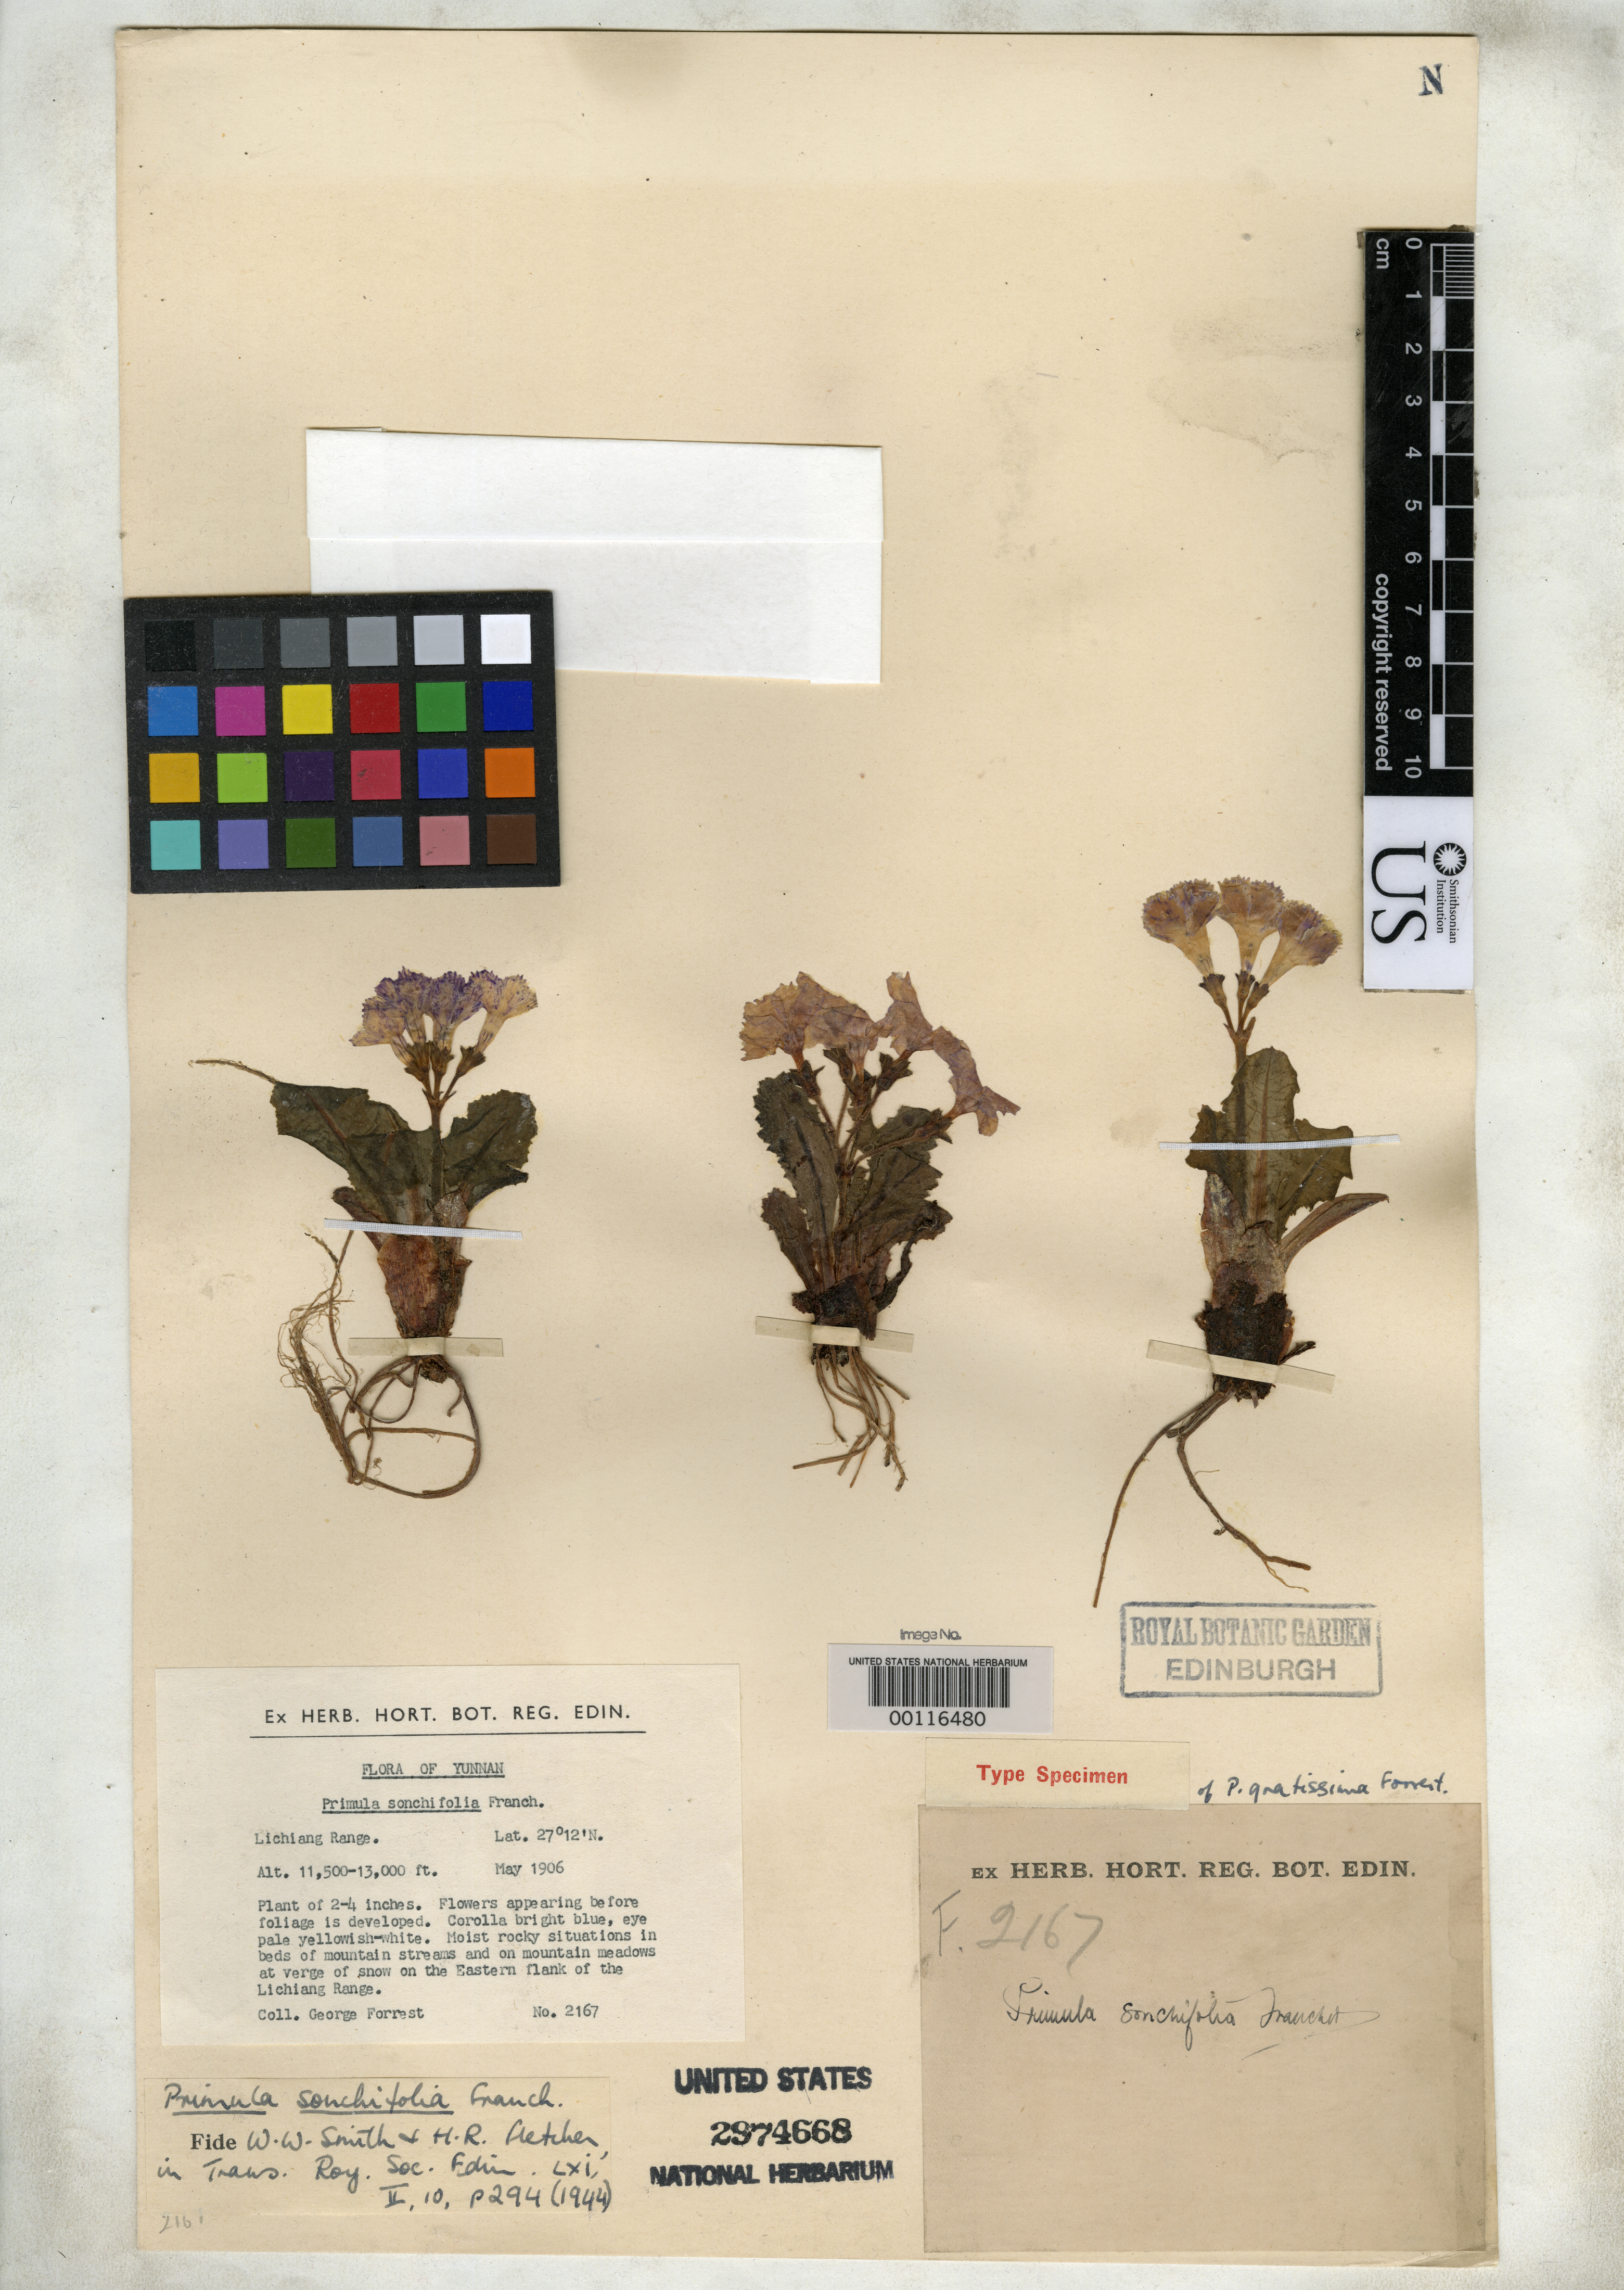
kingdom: Plantae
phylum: Tracheophyta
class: Magnoliopsida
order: Ericales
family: Primulaceae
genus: Primula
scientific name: Primula gratissima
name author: Forrest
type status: Isosyntype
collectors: G. Forrest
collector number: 2167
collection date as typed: May 1906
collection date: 1906-05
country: China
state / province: Yunnan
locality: Lichiang Range; alt. 11,500 - 13,000 ft.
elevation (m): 3505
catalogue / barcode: US 2974668